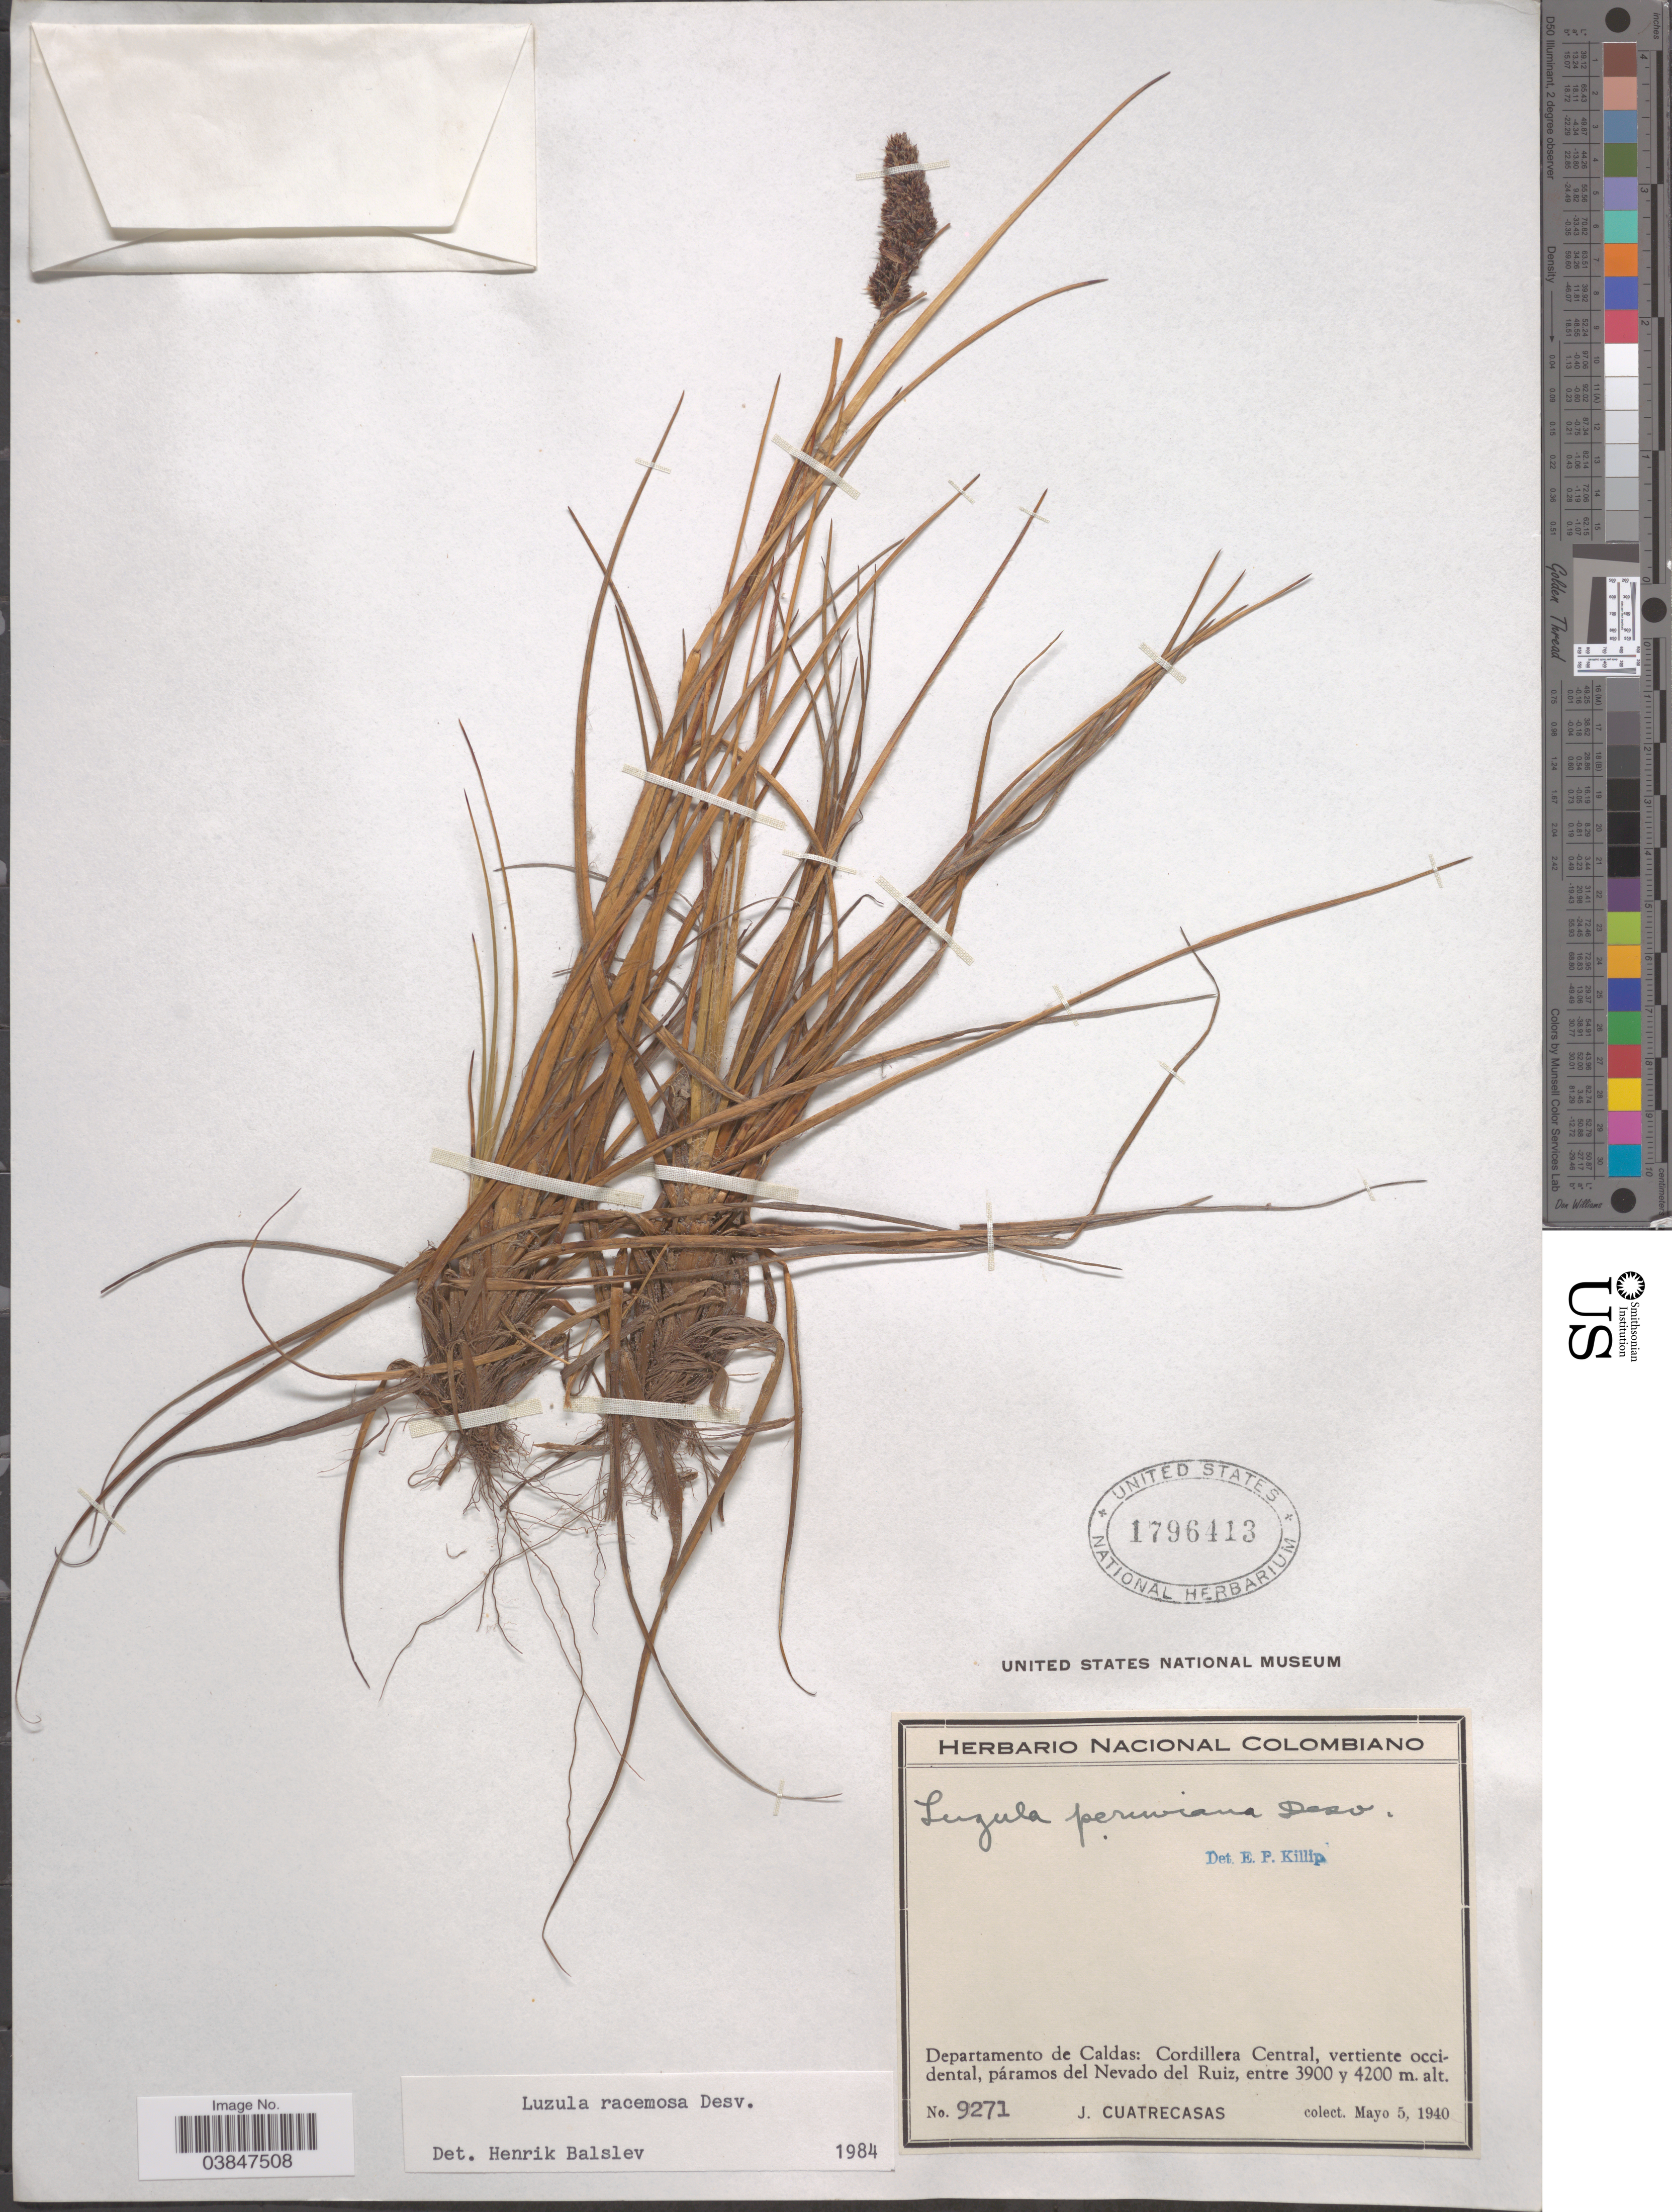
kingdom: Plantae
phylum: Tracheophyta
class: Liliopsida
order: Poales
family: Juncaceae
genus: Luzula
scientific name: Luzula racemosa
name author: Desv.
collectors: J. Cuatrecasas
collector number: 9271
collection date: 1940-05-05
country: Colombia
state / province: Caldas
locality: Departamento de Caldas: Cordillera Central, vertiente occidental, páramos del Nevado del Ruiz.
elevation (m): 3900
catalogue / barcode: US 1796413